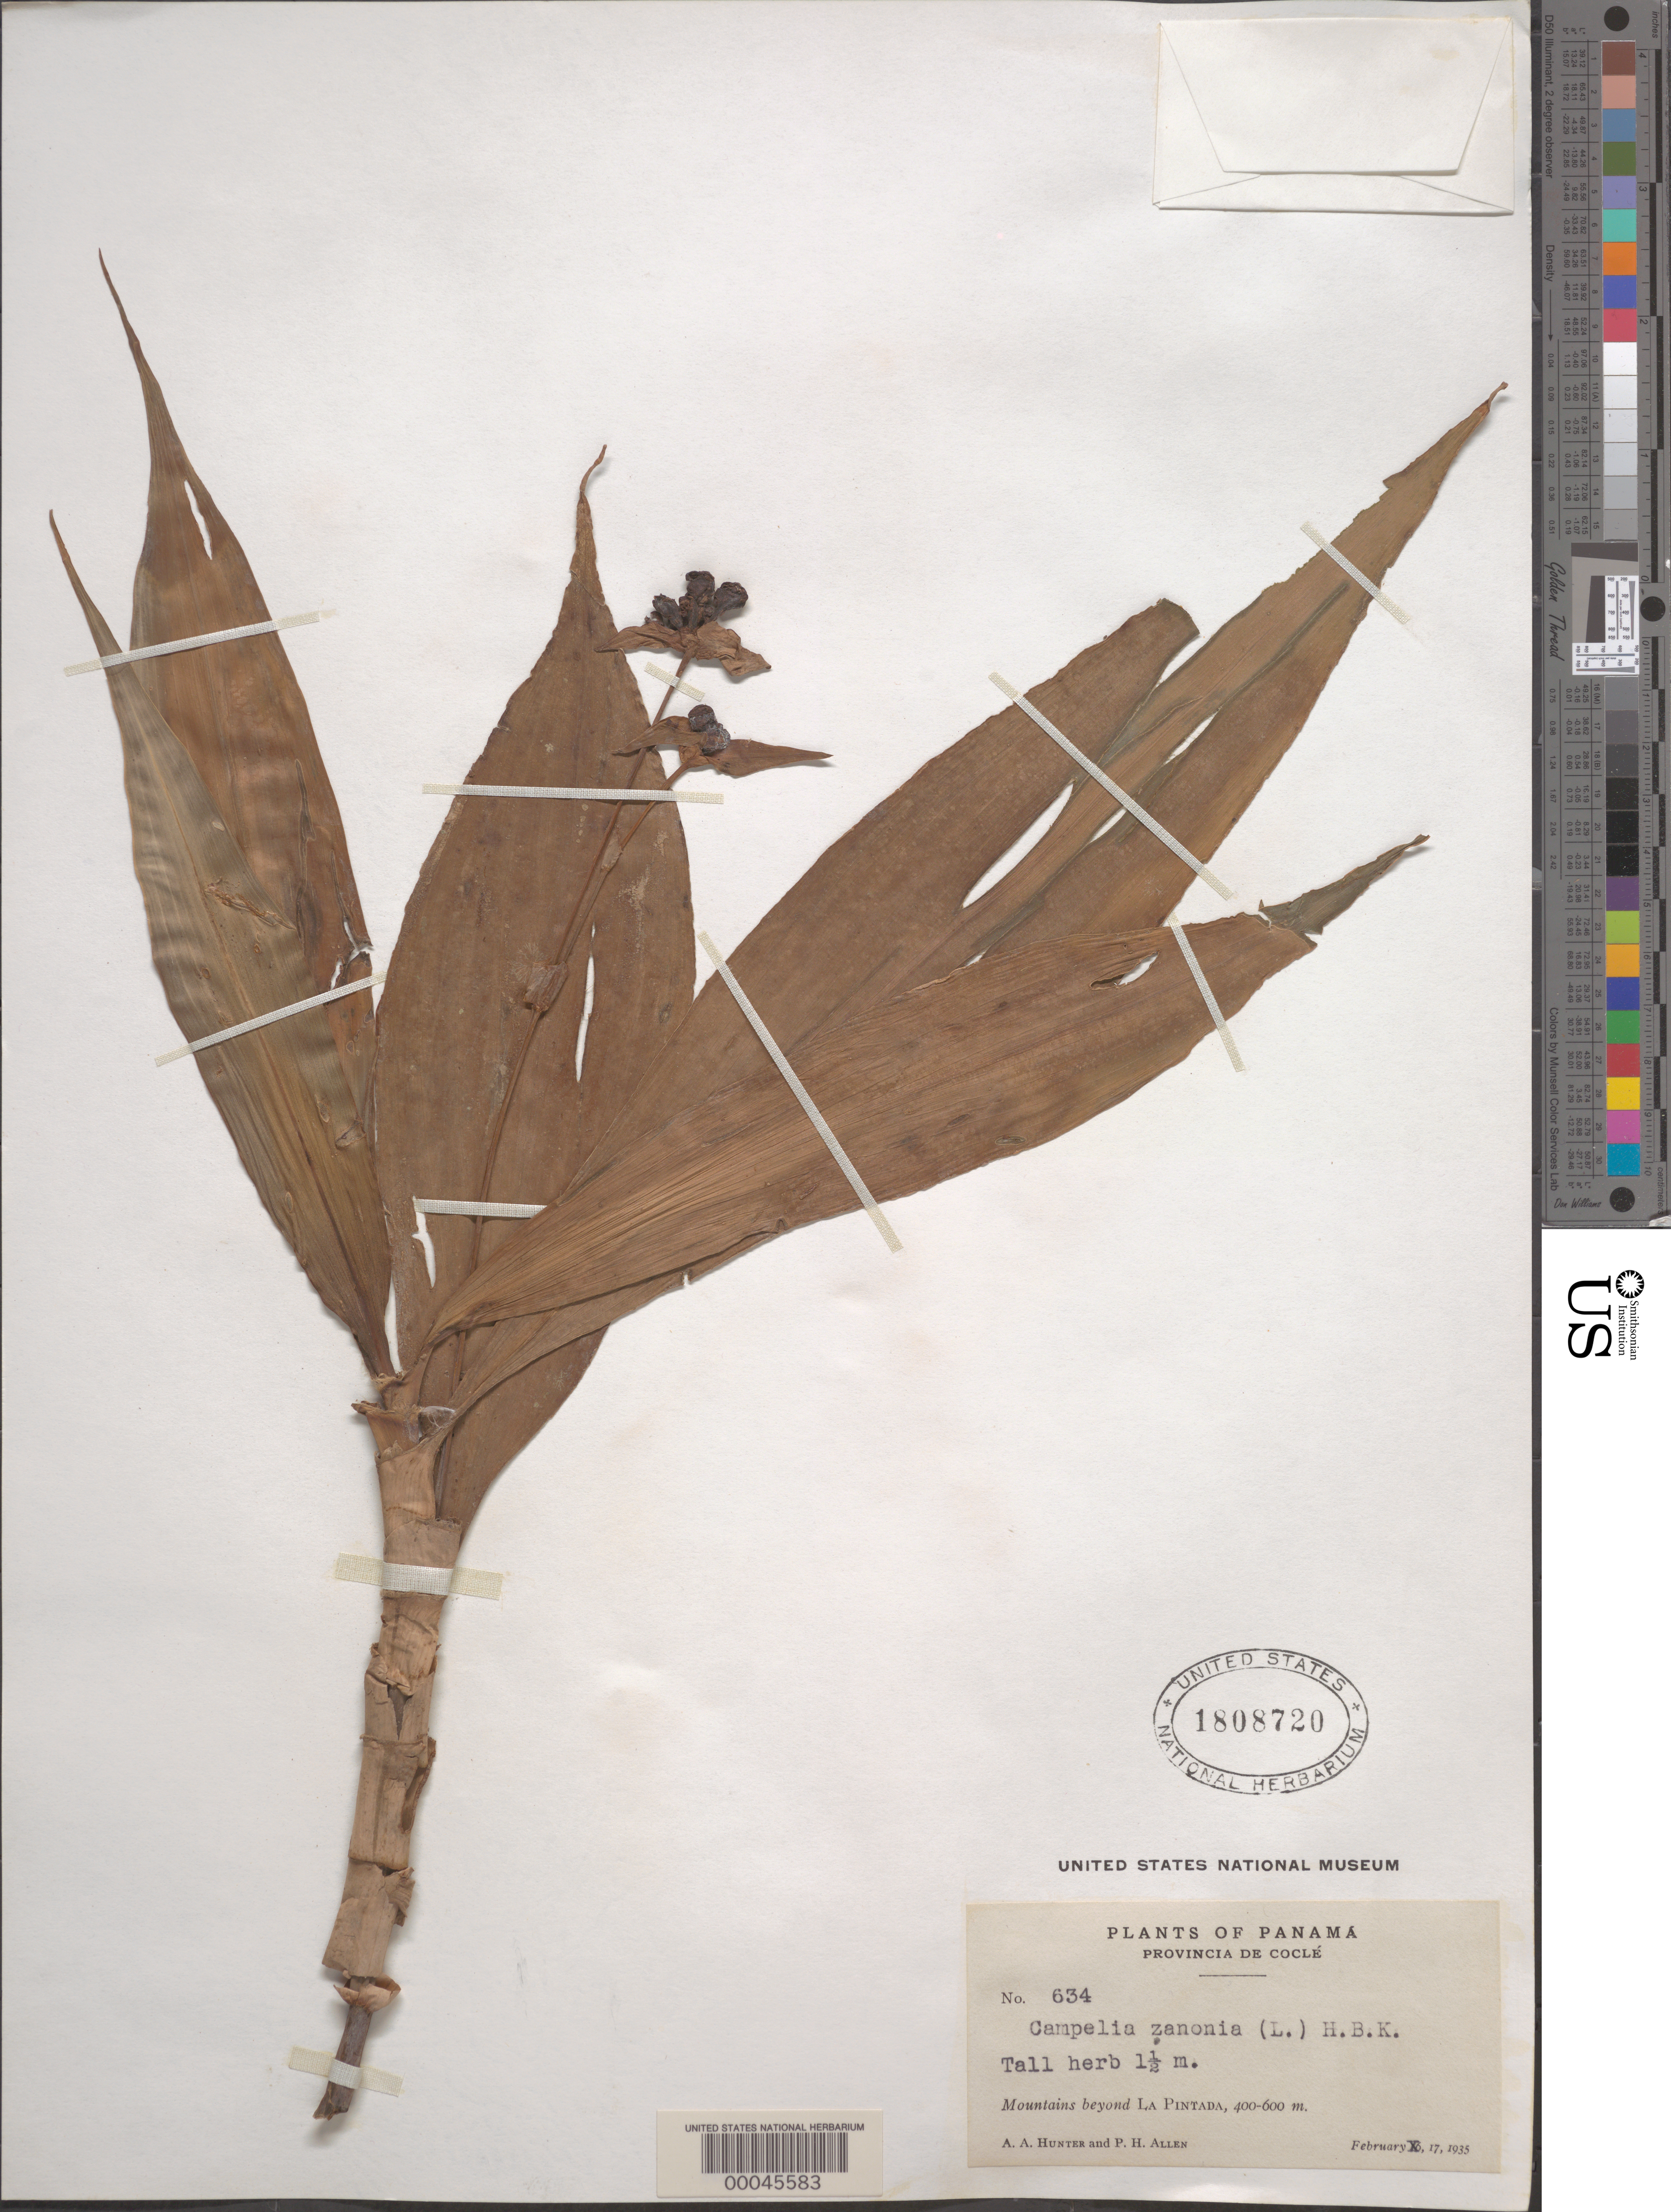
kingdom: Plantae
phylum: Tracheophyta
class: Liliopsida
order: Commelinales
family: Commelinaceae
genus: Tradescantia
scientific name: Tradescantia zanonia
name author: (L.) Sw.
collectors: A. Hunter & P. H. Allen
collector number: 634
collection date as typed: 17 Feb 1935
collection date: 1935-02-17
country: Panama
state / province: Coclé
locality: Near la Pintada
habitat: Mountains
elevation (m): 400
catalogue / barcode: US 1808720